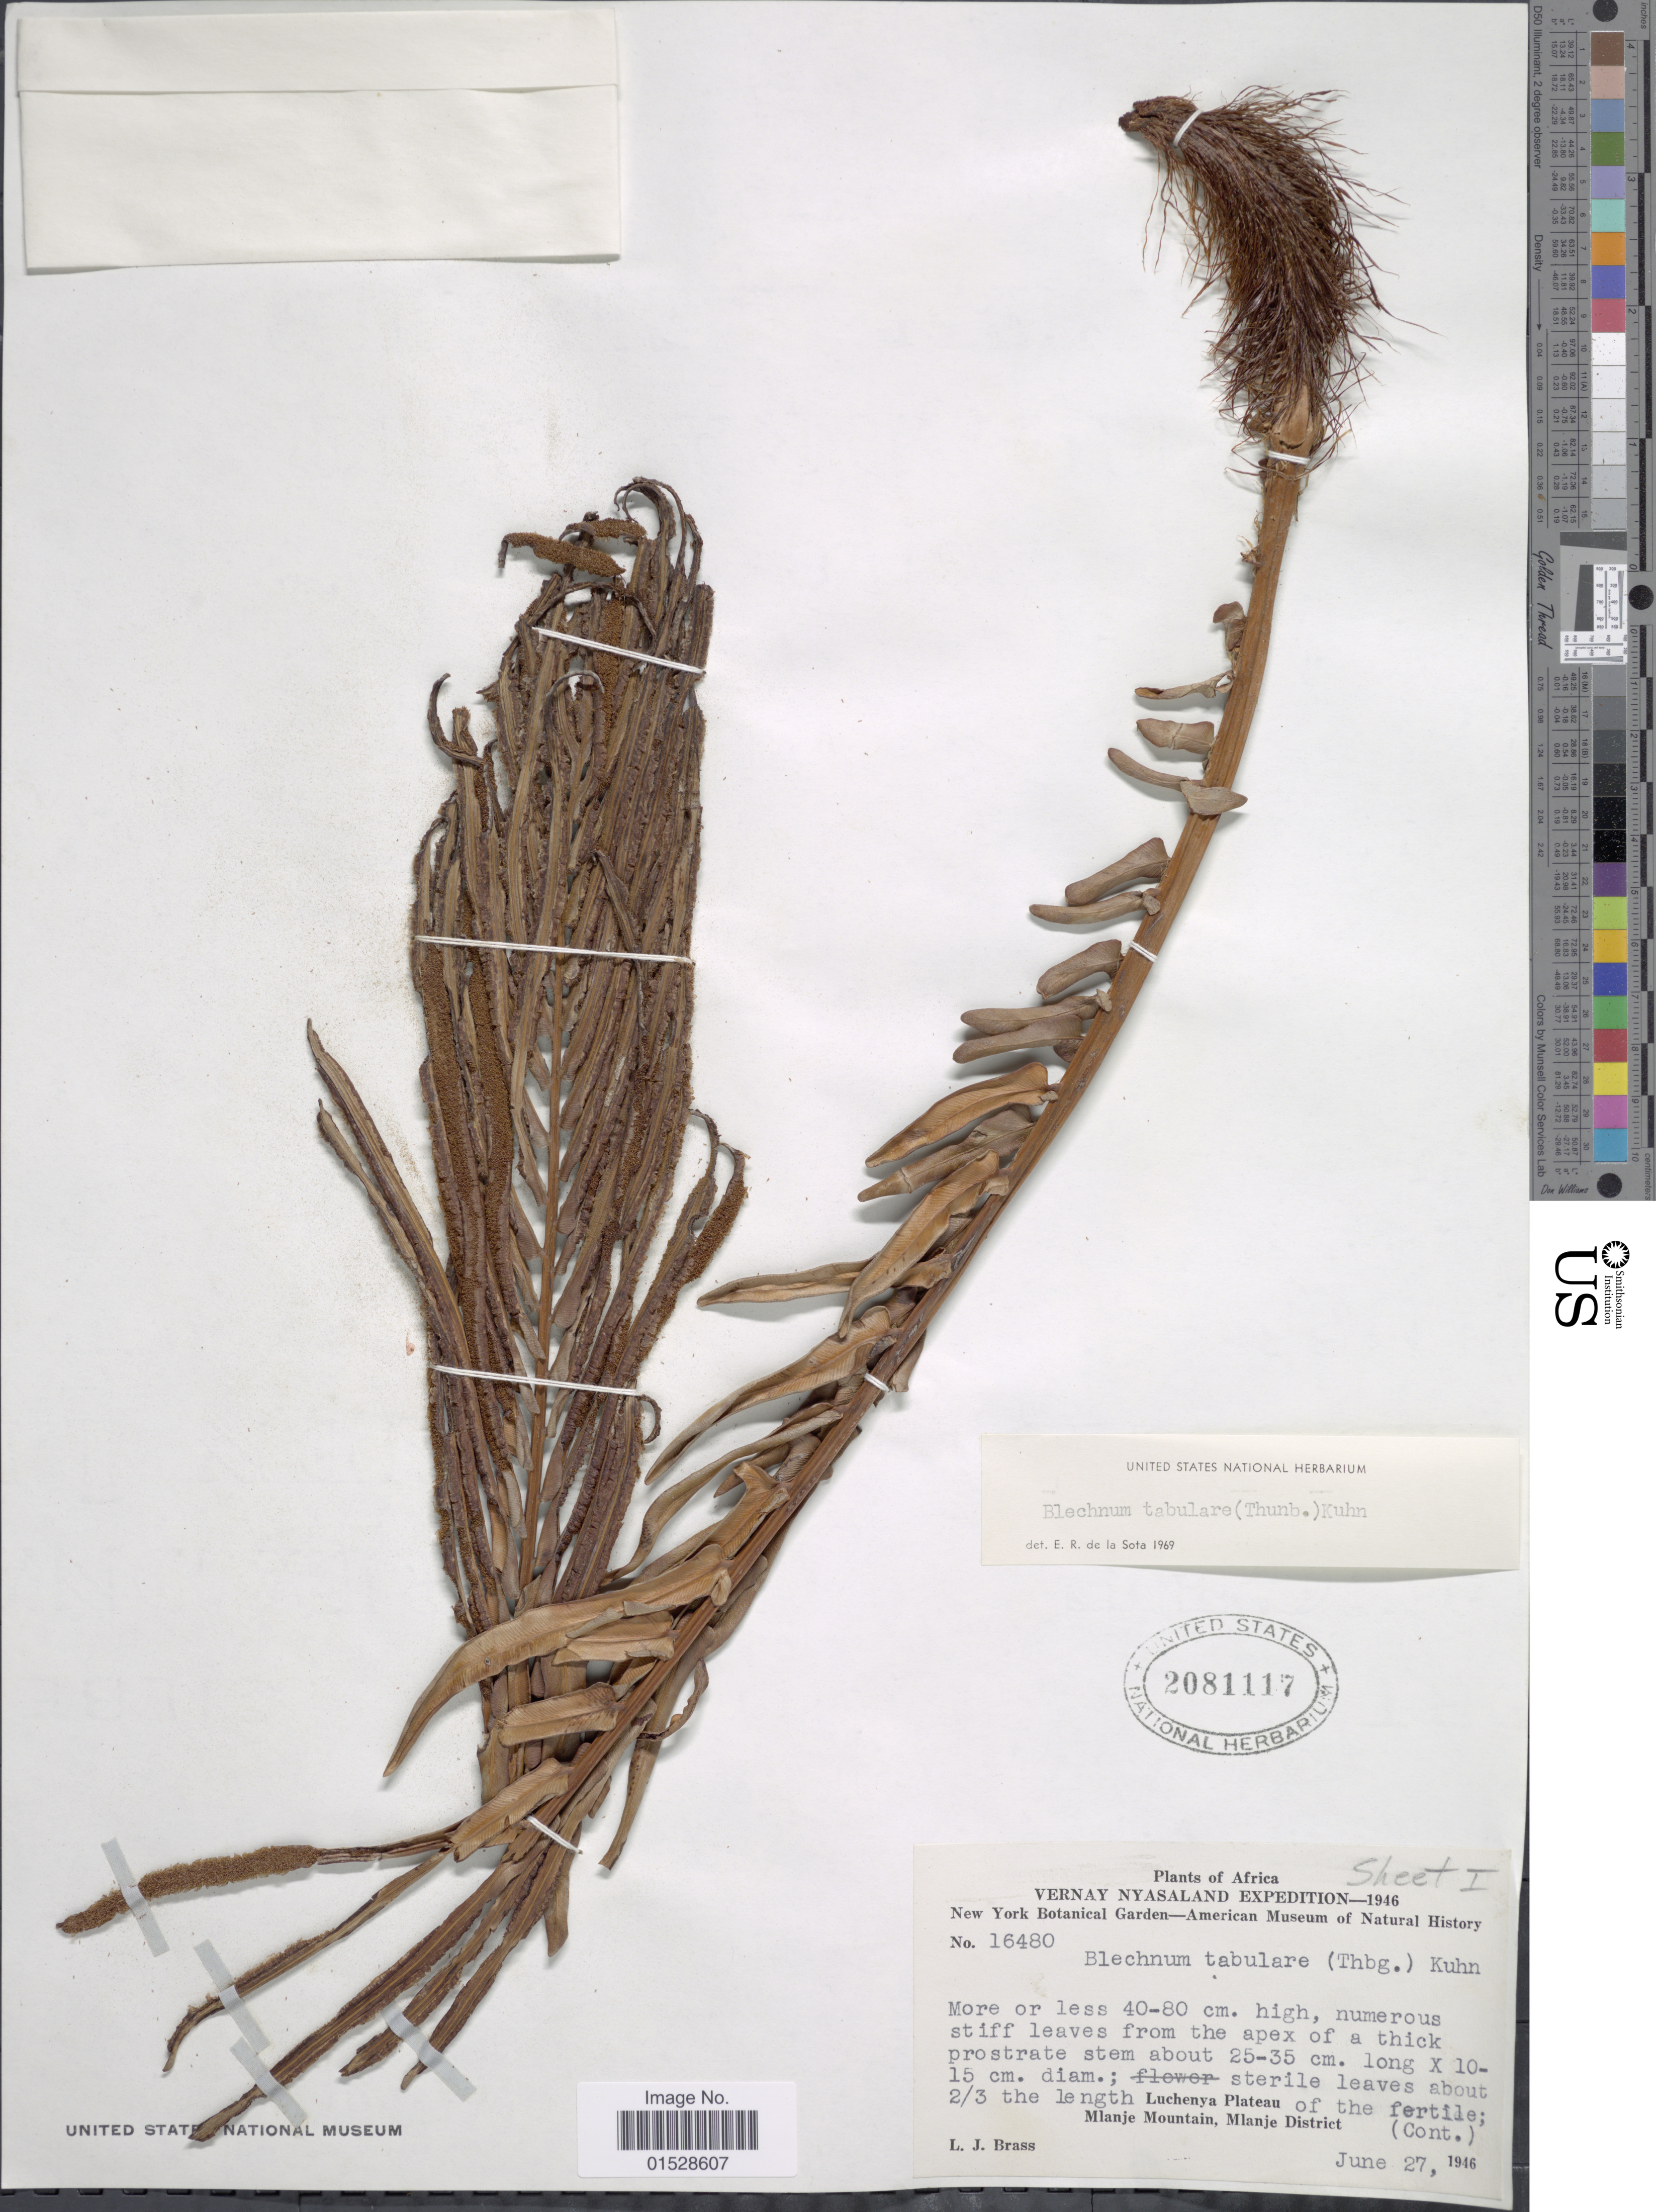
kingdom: Plantae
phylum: Tracheophyta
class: Polypodiopsida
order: Polypodiales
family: Blechnaceae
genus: Blechnum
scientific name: Blechnum tabulare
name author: (Thunb.) Kuhn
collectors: L. J. Brass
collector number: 16480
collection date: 1946-06-27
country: Malawi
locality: Africa, Vernay Nyasaland, Luchenya Plateau, Mlanje Mountain, Mlanje District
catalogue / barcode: US 2081117